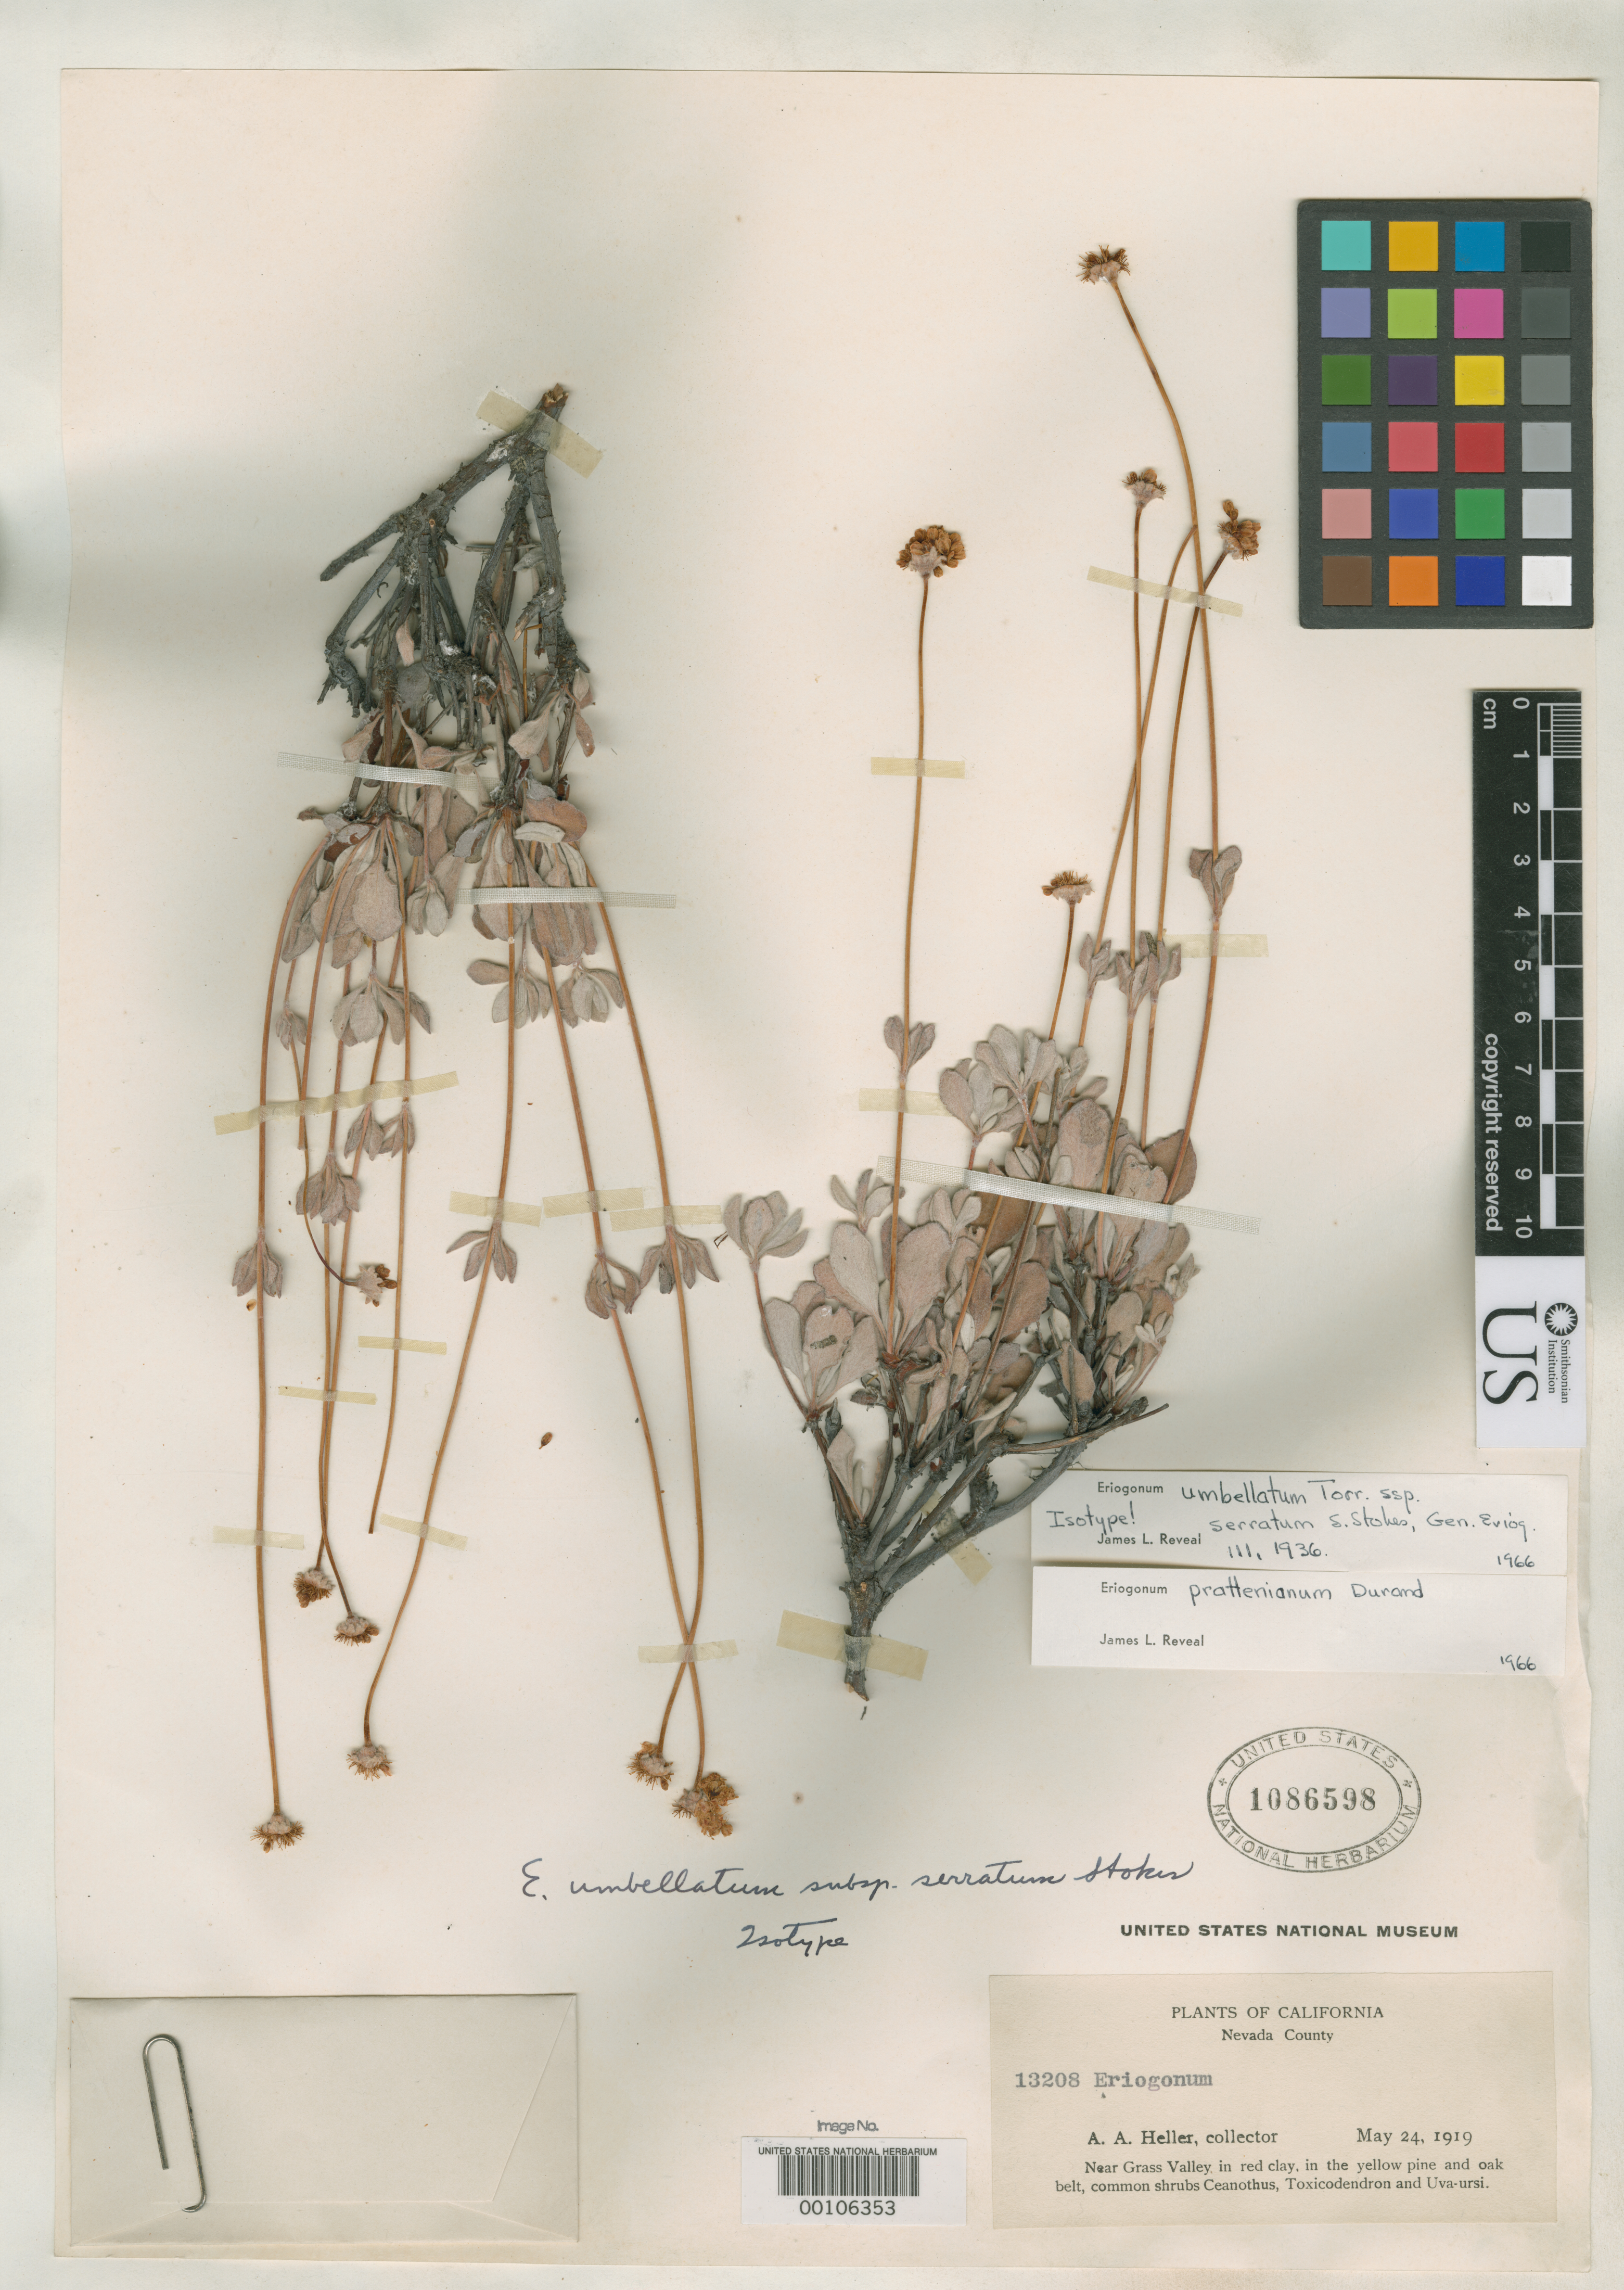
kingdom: Plantae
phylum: Tracheophyta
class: Magnoliopsida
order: Caryophyllales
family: Polygonaceae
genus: Eriogonum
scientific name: Eriogonum umbellatum subsp. serratum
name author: S. Stokes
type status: Isotype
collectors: A. A. Heller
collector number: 13208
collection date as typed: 24 May 1919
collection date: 1919-05-24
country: United States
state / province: California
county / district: Nevada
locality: Near Grass Valley.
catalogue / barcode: US 1086598